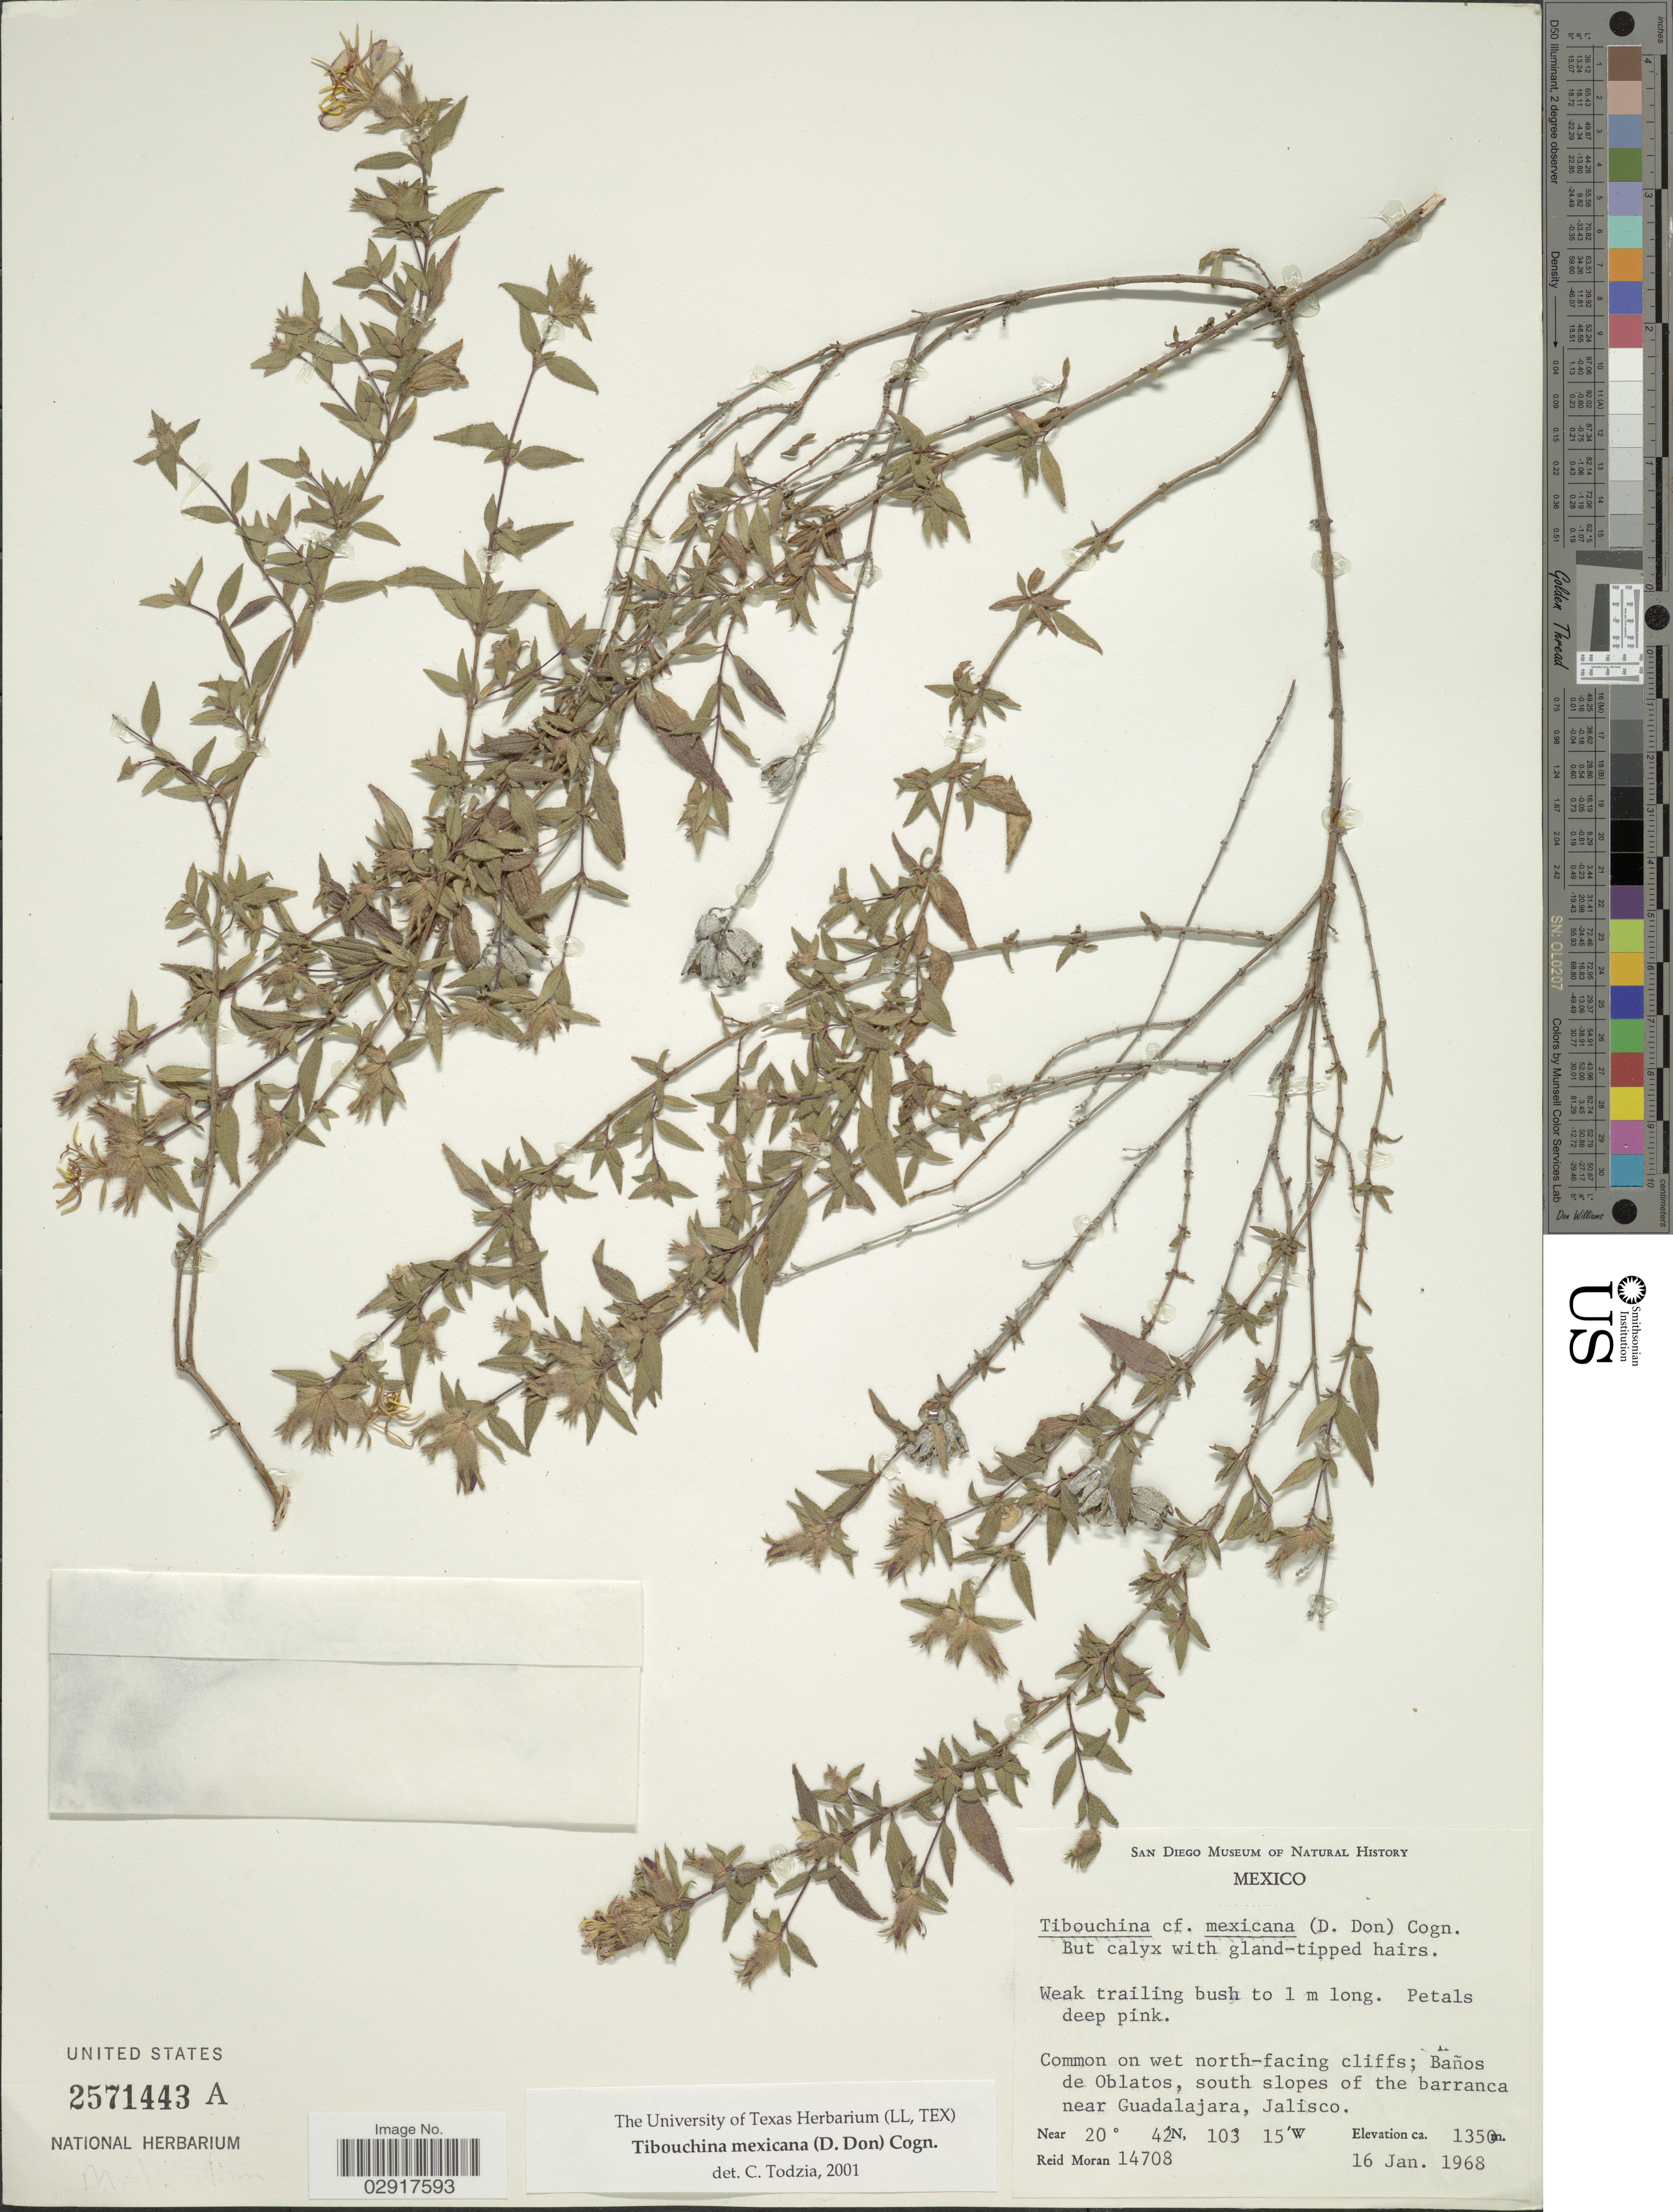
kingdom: Plantae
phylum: Tracheophyta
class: Magnoliopsida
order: Myrtales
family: Melastomataceae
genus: Chaetogastra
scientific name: Chaetogastra tortuosa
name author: (Bonpl.) DC.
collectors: R. Moran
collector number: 14708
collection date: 1968-01-16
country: Mexico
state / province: Jalisco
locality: Common on north-facing cliffs; Baños de Oblatos, south slopes of the barranca near Guadalajara.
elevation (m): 1350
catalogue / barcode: US 2571443A